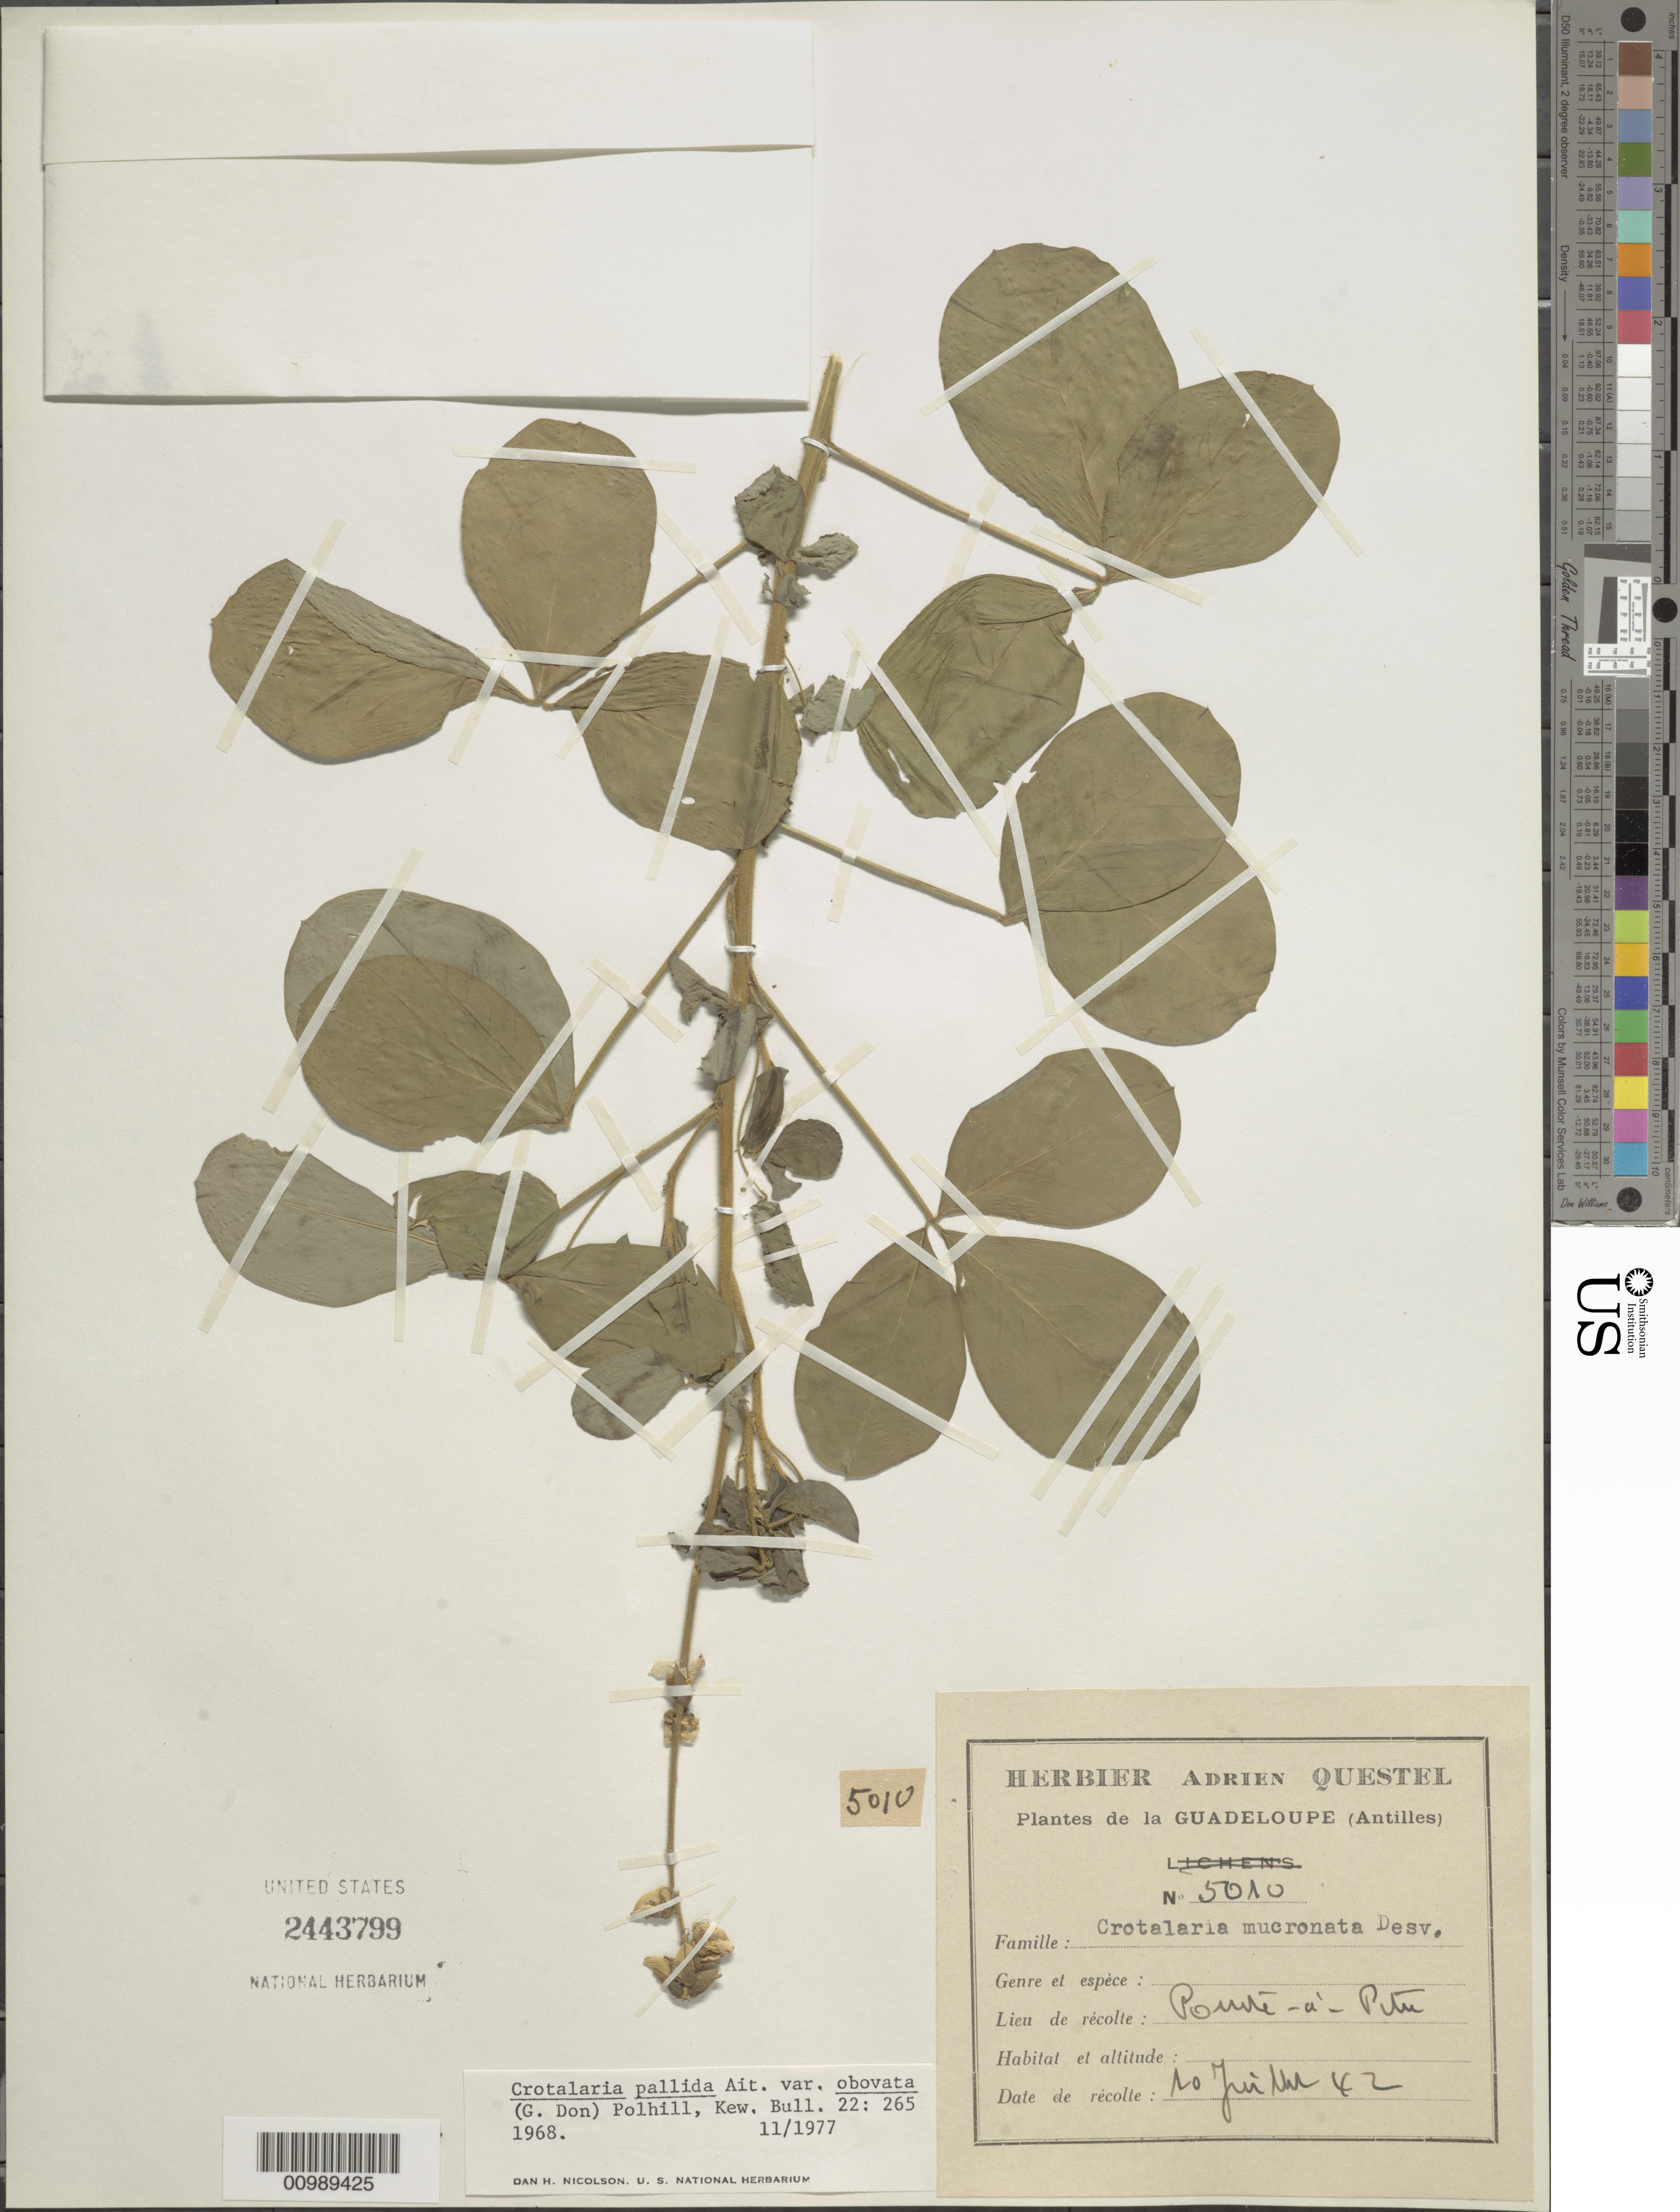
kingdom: Plantae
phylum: Tracheophyta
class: Magnoliopsida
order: Fabales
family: Fabaceae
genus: Crotalaria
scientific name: Crotalaria pallida var. obovata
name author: (G. Don) Polhill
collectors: A. Questel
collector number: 5010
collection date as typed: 10 Jul 1942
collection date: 1942-07-10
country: Guadeloupe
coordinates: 0 N, 0 E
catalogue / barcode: US 2443799